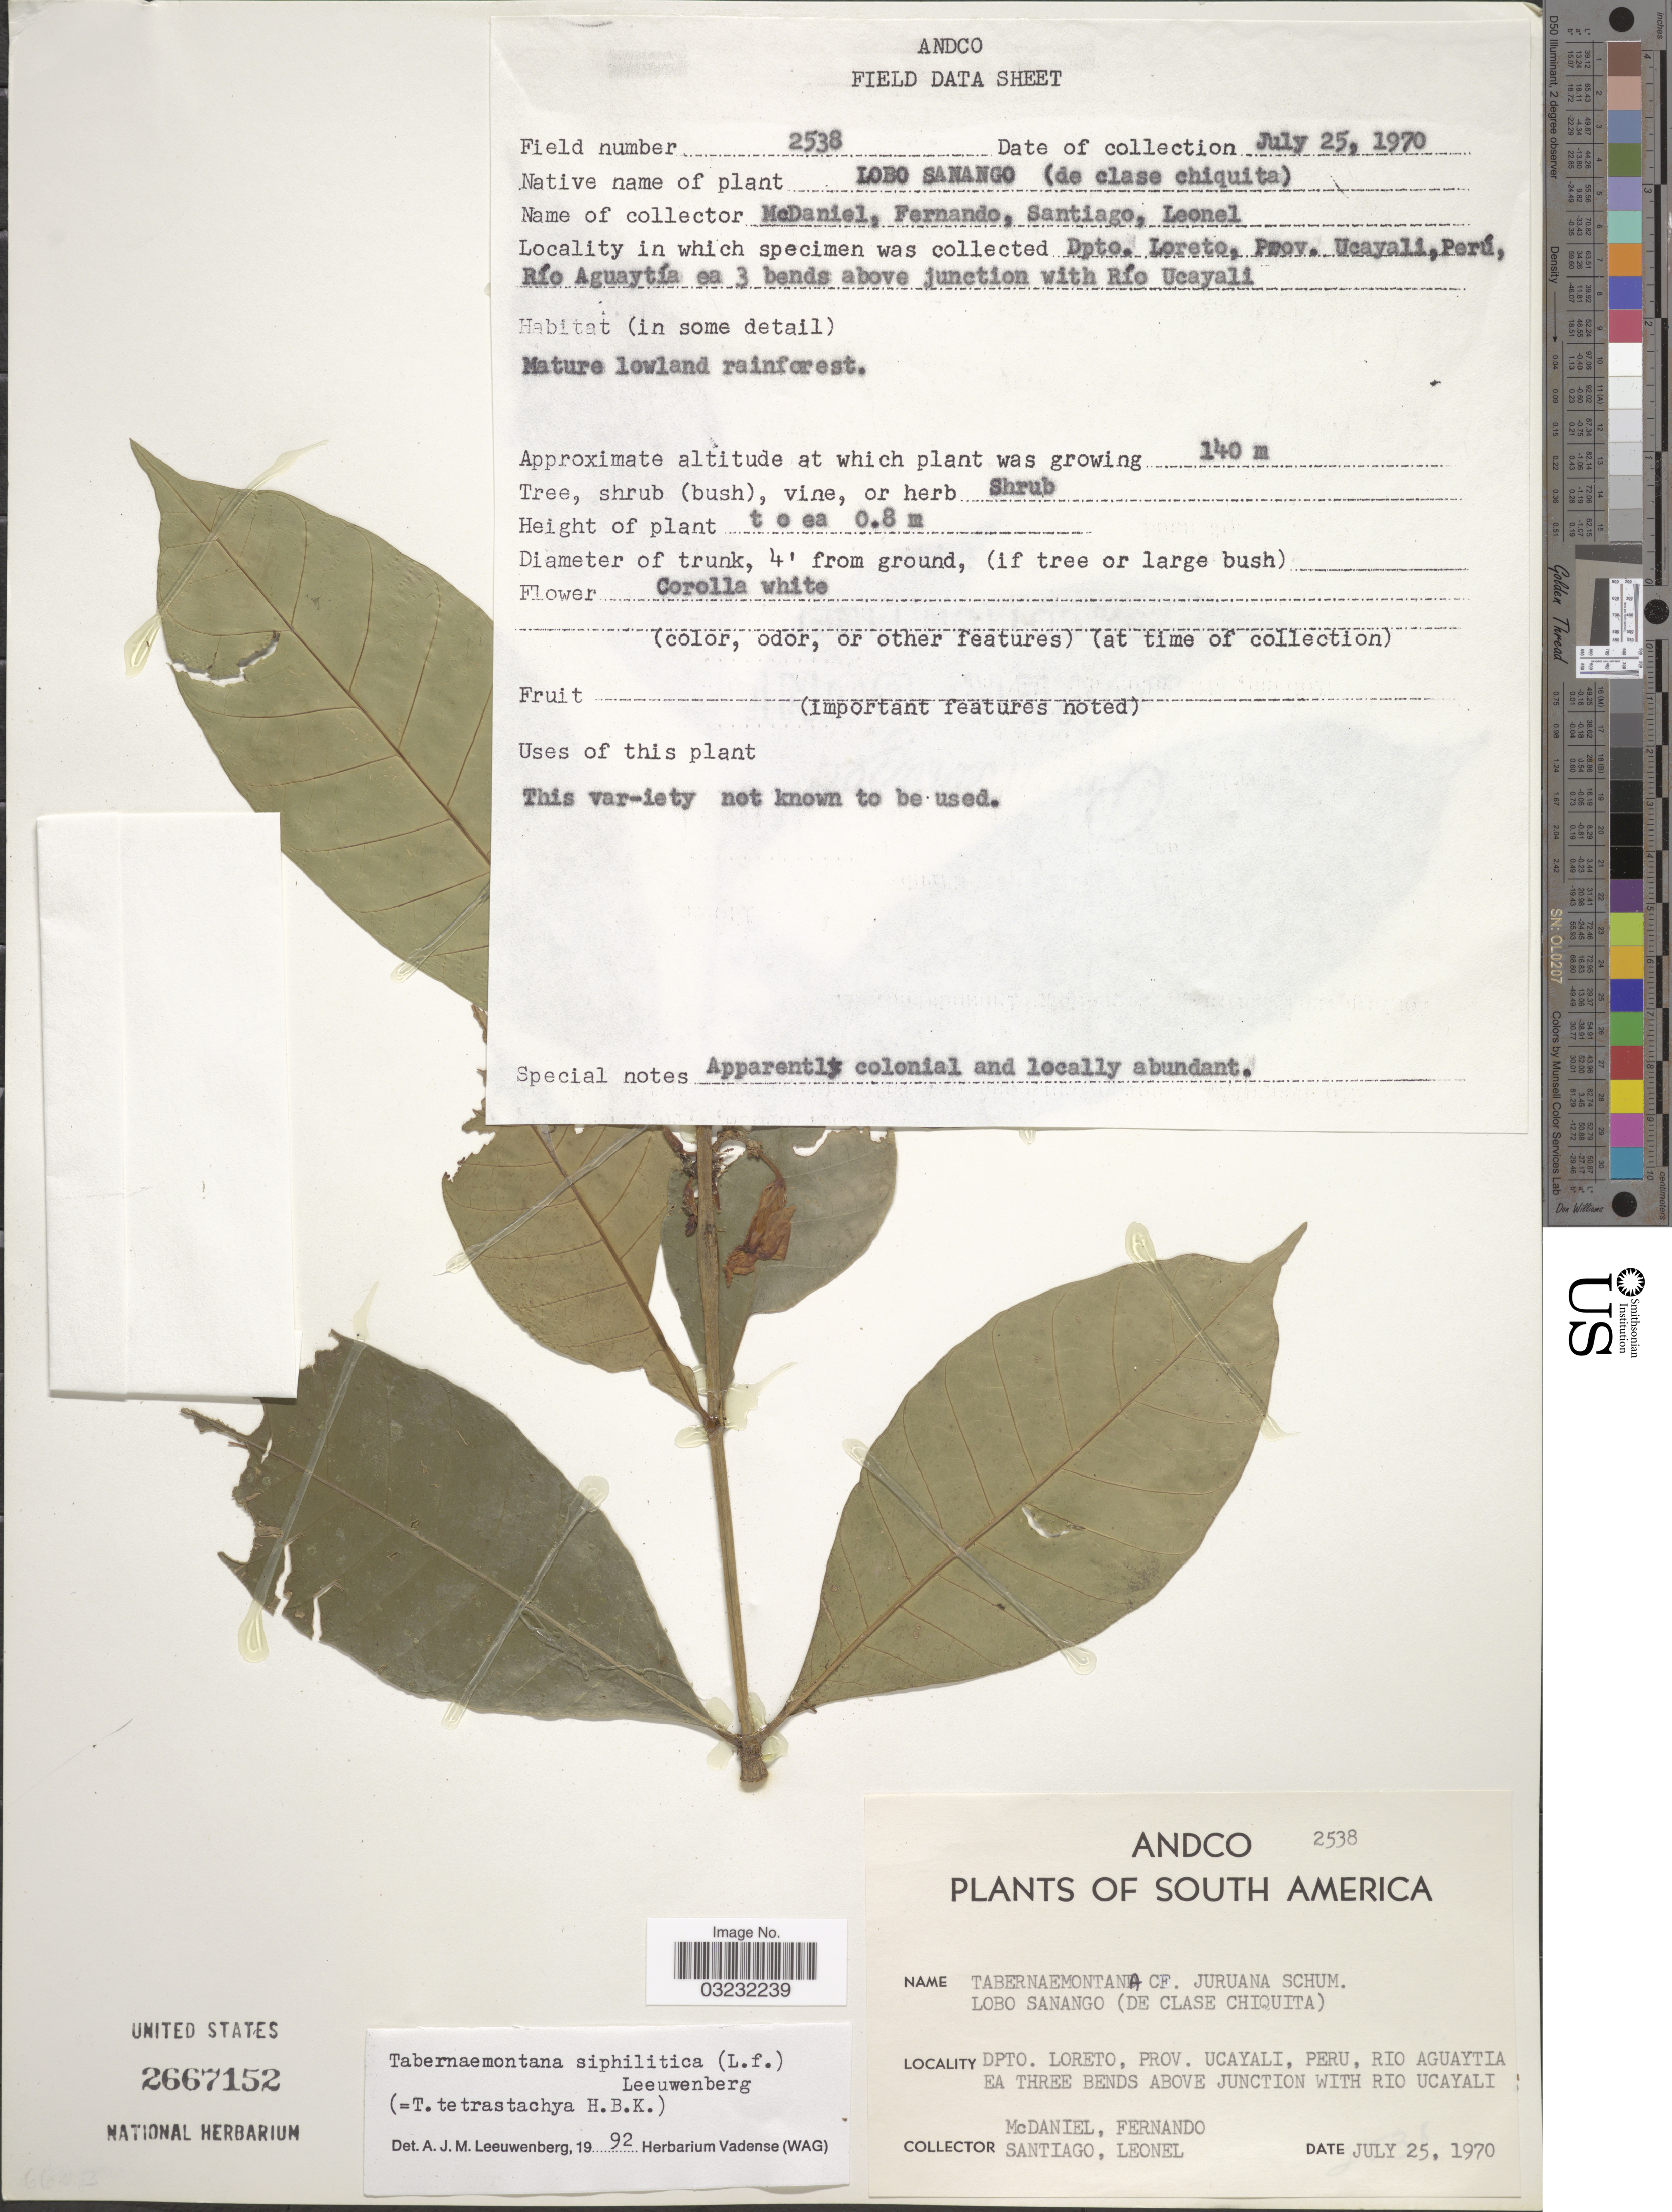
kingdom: Plantae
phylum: Tracheophyta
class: Magnoliopsida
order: Gentianales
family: Apocynaceae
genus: Tabernaemontana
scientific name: Tabernaemontana siphilitica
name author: (L. f.) Leeuwenb.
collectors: -- McDaniel, -- Fernando, -. Santiago & -- Leonel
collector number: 2538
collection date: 1970-07-25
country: Peru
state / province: Loreto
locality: Andco, Dpot. Loreto, Prov. Ucayali, Peru, Rio Aguaytia ea Three Bends above Junction with Rio Ucayali.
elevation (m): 140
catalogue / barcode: US 2667152